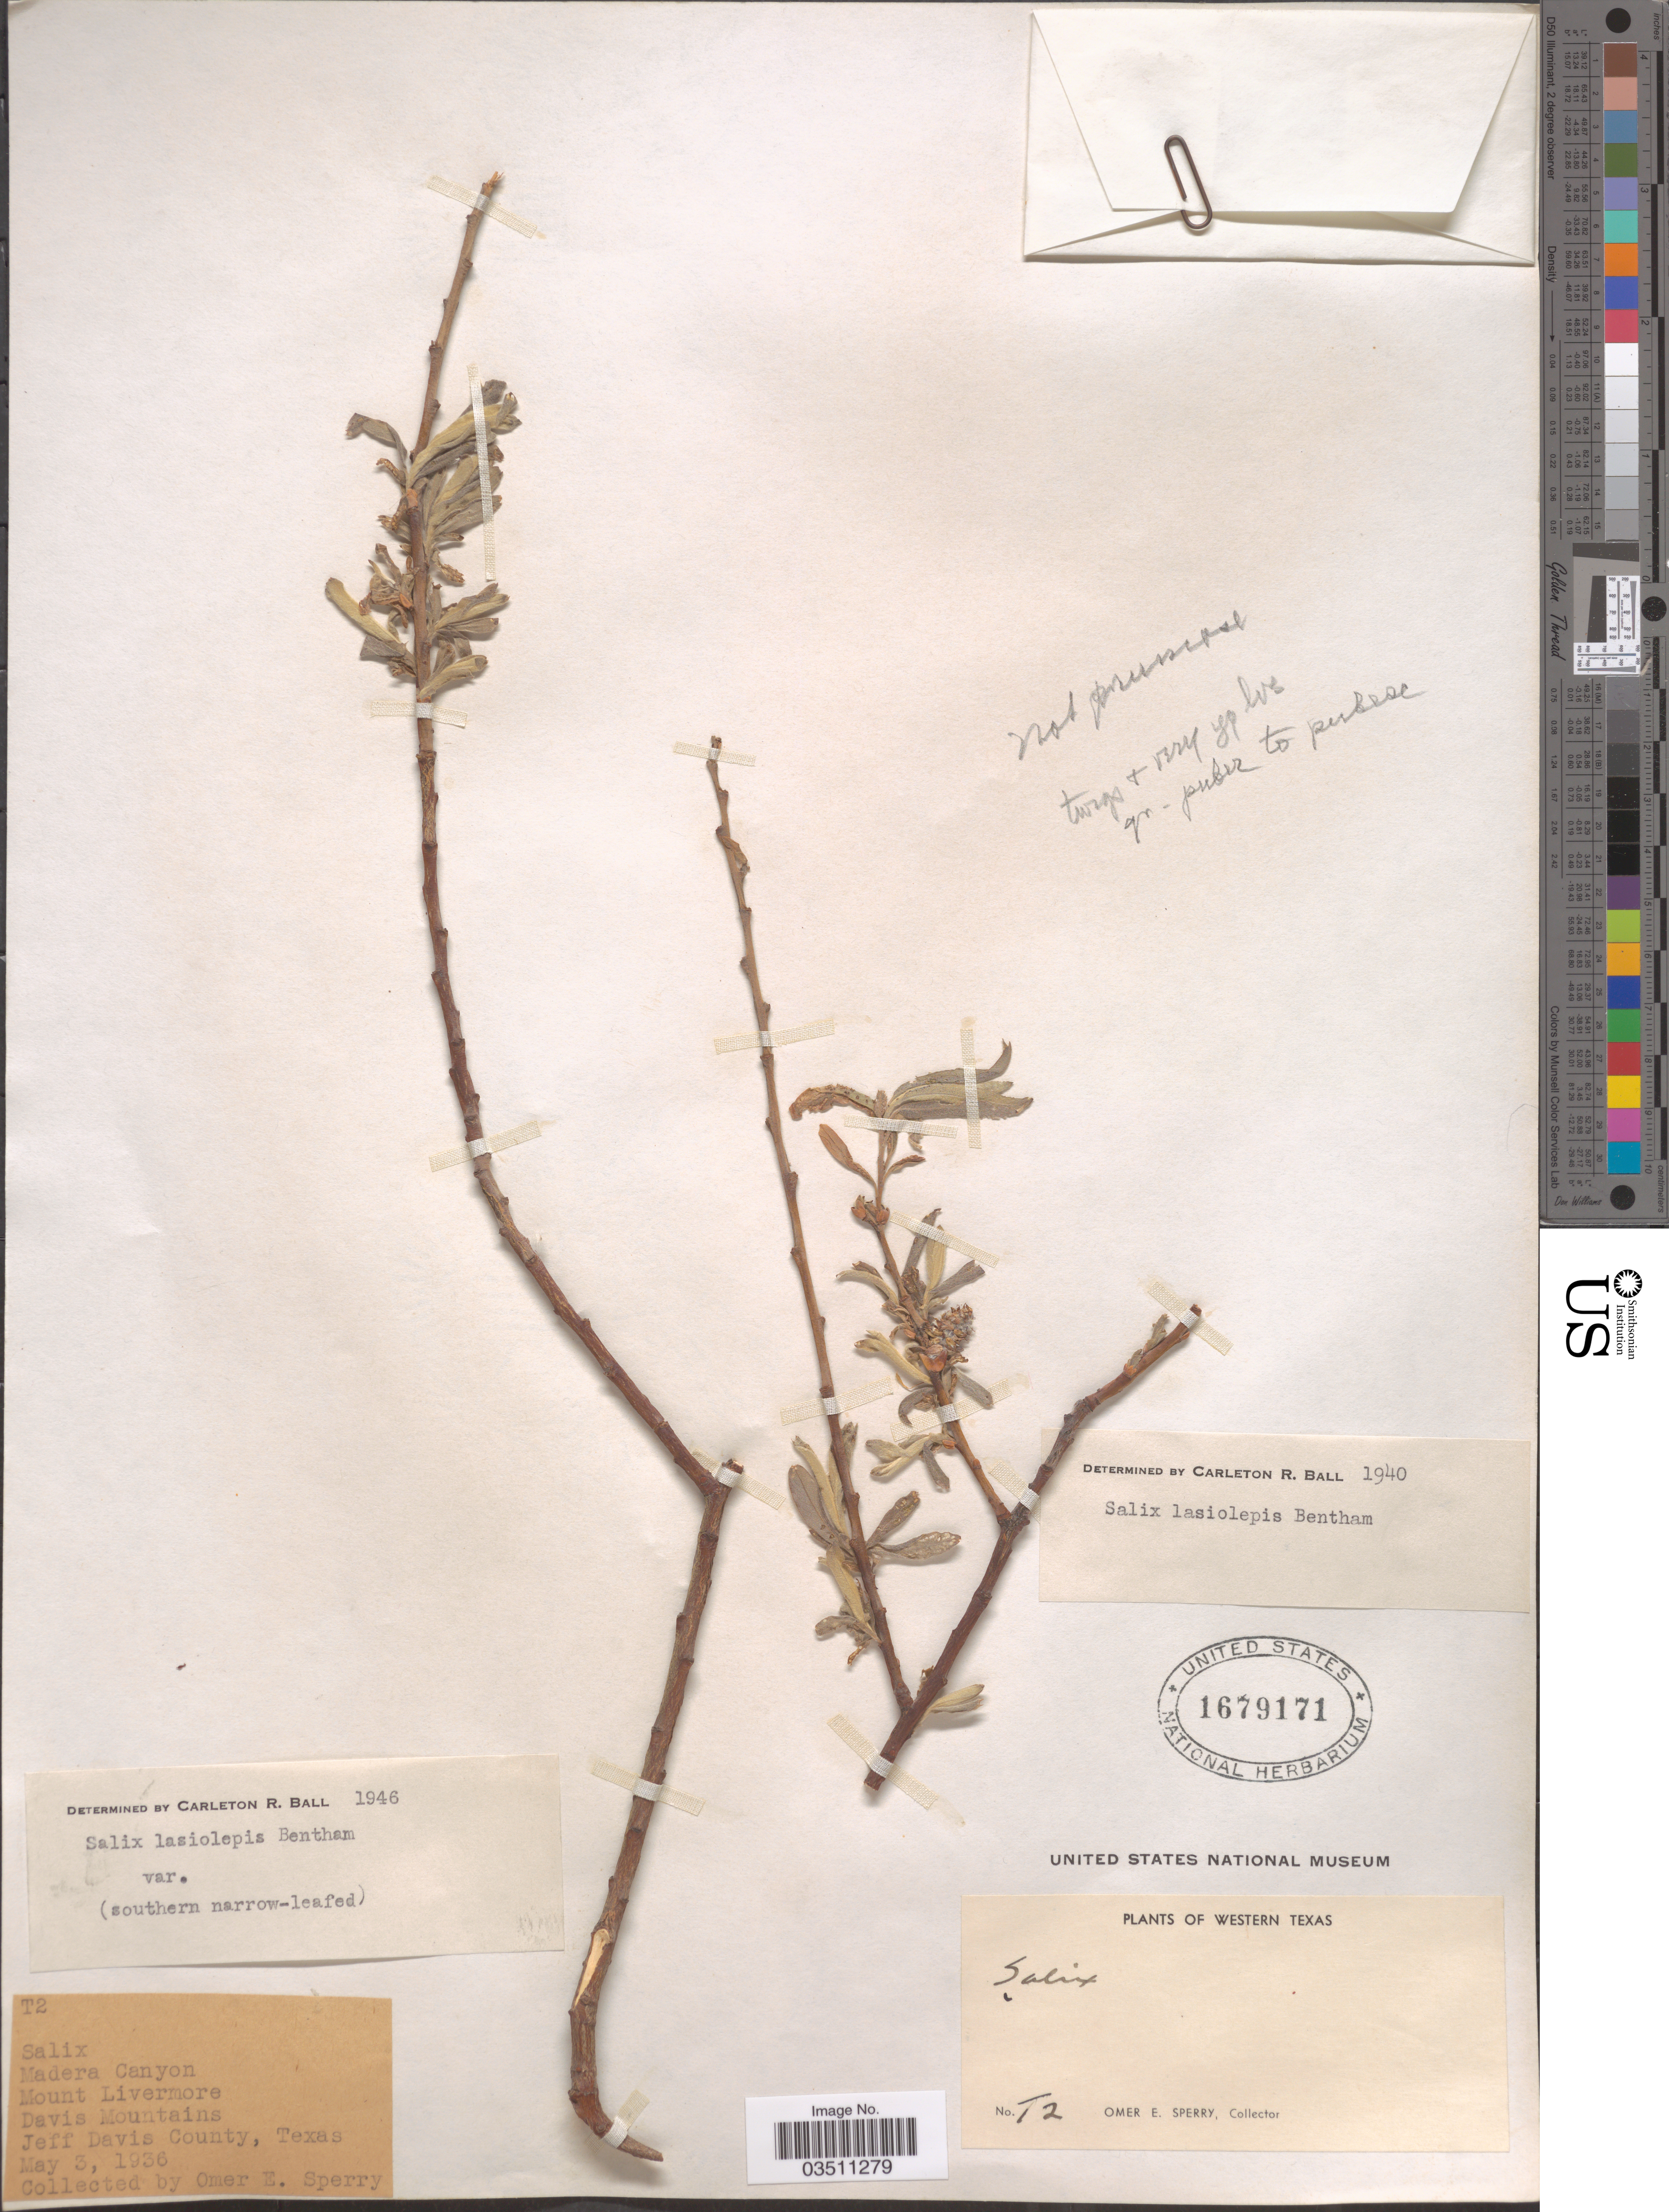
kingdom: Plantae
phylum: Tracheophyta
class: Magnoliopsida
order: Malpighiales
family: Salicaceae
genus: Salix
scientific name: Salix lasiolepis var. bracelinae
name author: C.R. Ball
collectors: O. E. Sperry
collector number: T2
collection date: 1936-05-03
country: United States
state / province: Texas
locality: Madera Canyon. Mount Livermore. Davis Mountains. Jeff Davis County.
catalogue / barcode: US 1679171